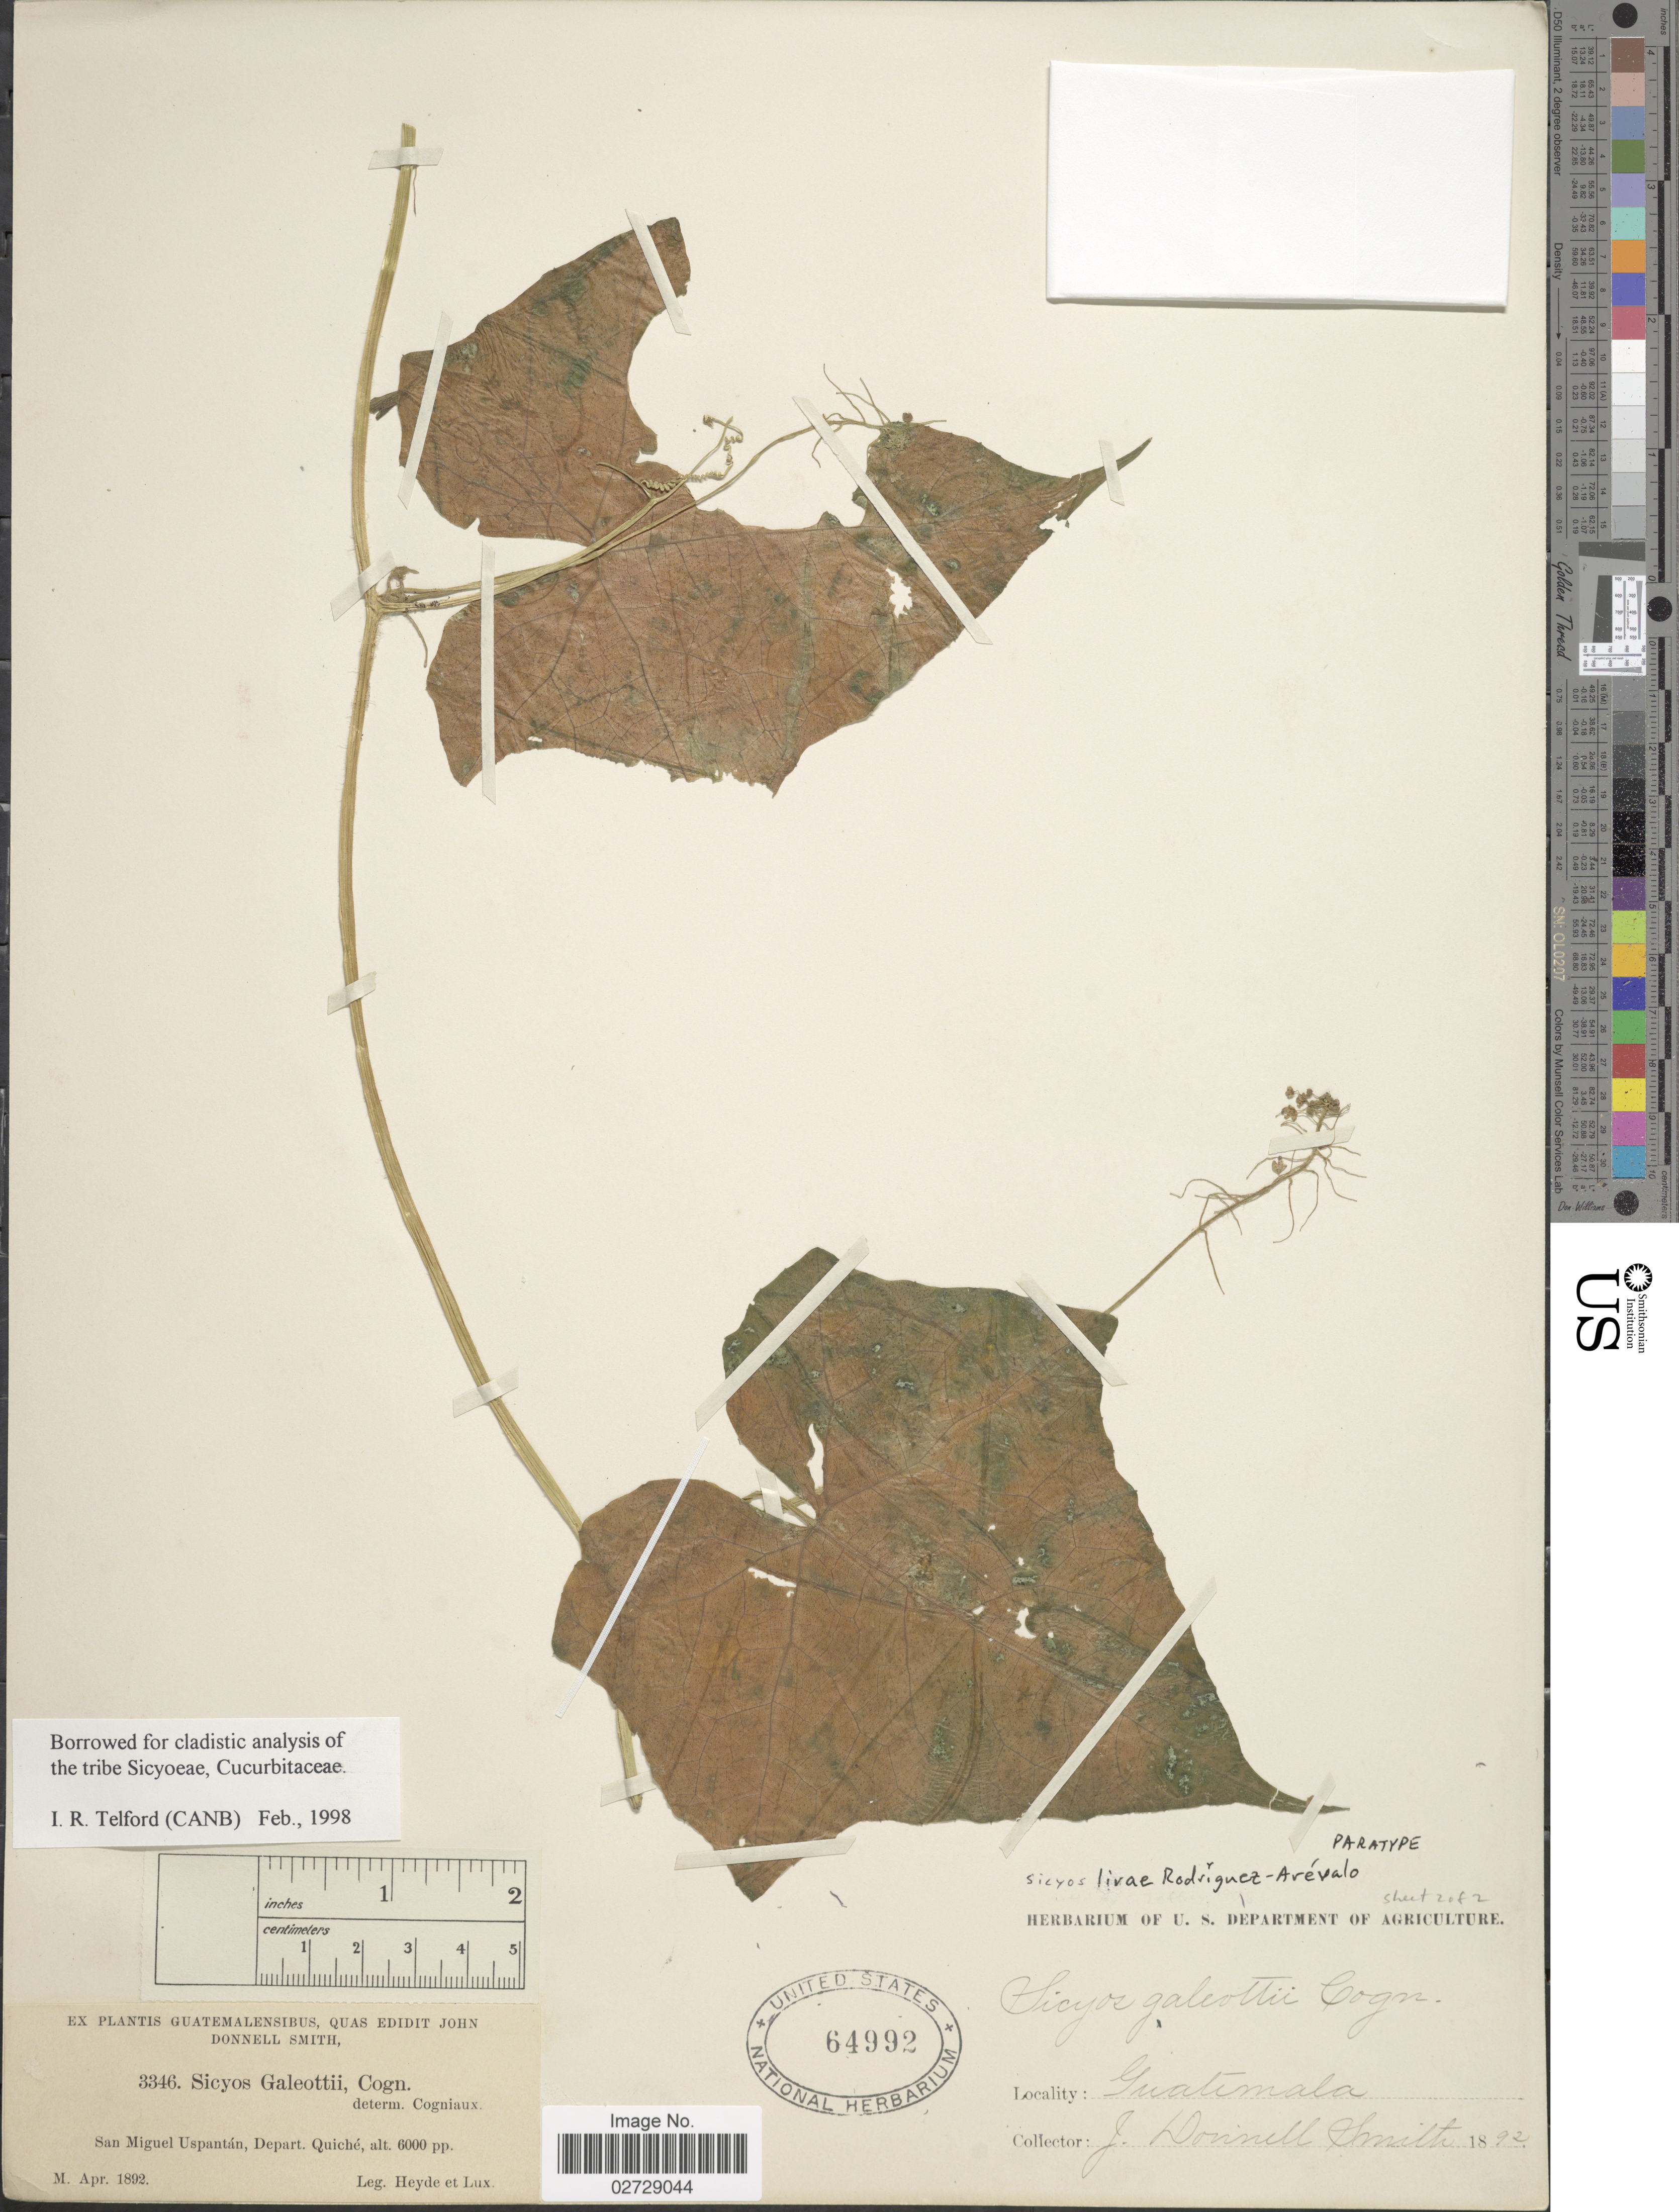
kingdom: Plantae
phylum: Tracheophyta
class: Magnoliopsida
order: Cucurbitales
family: Cucurbitaceae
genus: Sicyos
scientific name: Sicyos lirae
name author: Rodrí.-Arév.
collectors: Heyde & Lux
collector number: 3346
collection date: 1892-04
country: Guatemala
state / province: El Quiché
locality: San Miguel Uspantán, Depart Quiché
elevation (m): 1829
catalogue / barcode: US 64992